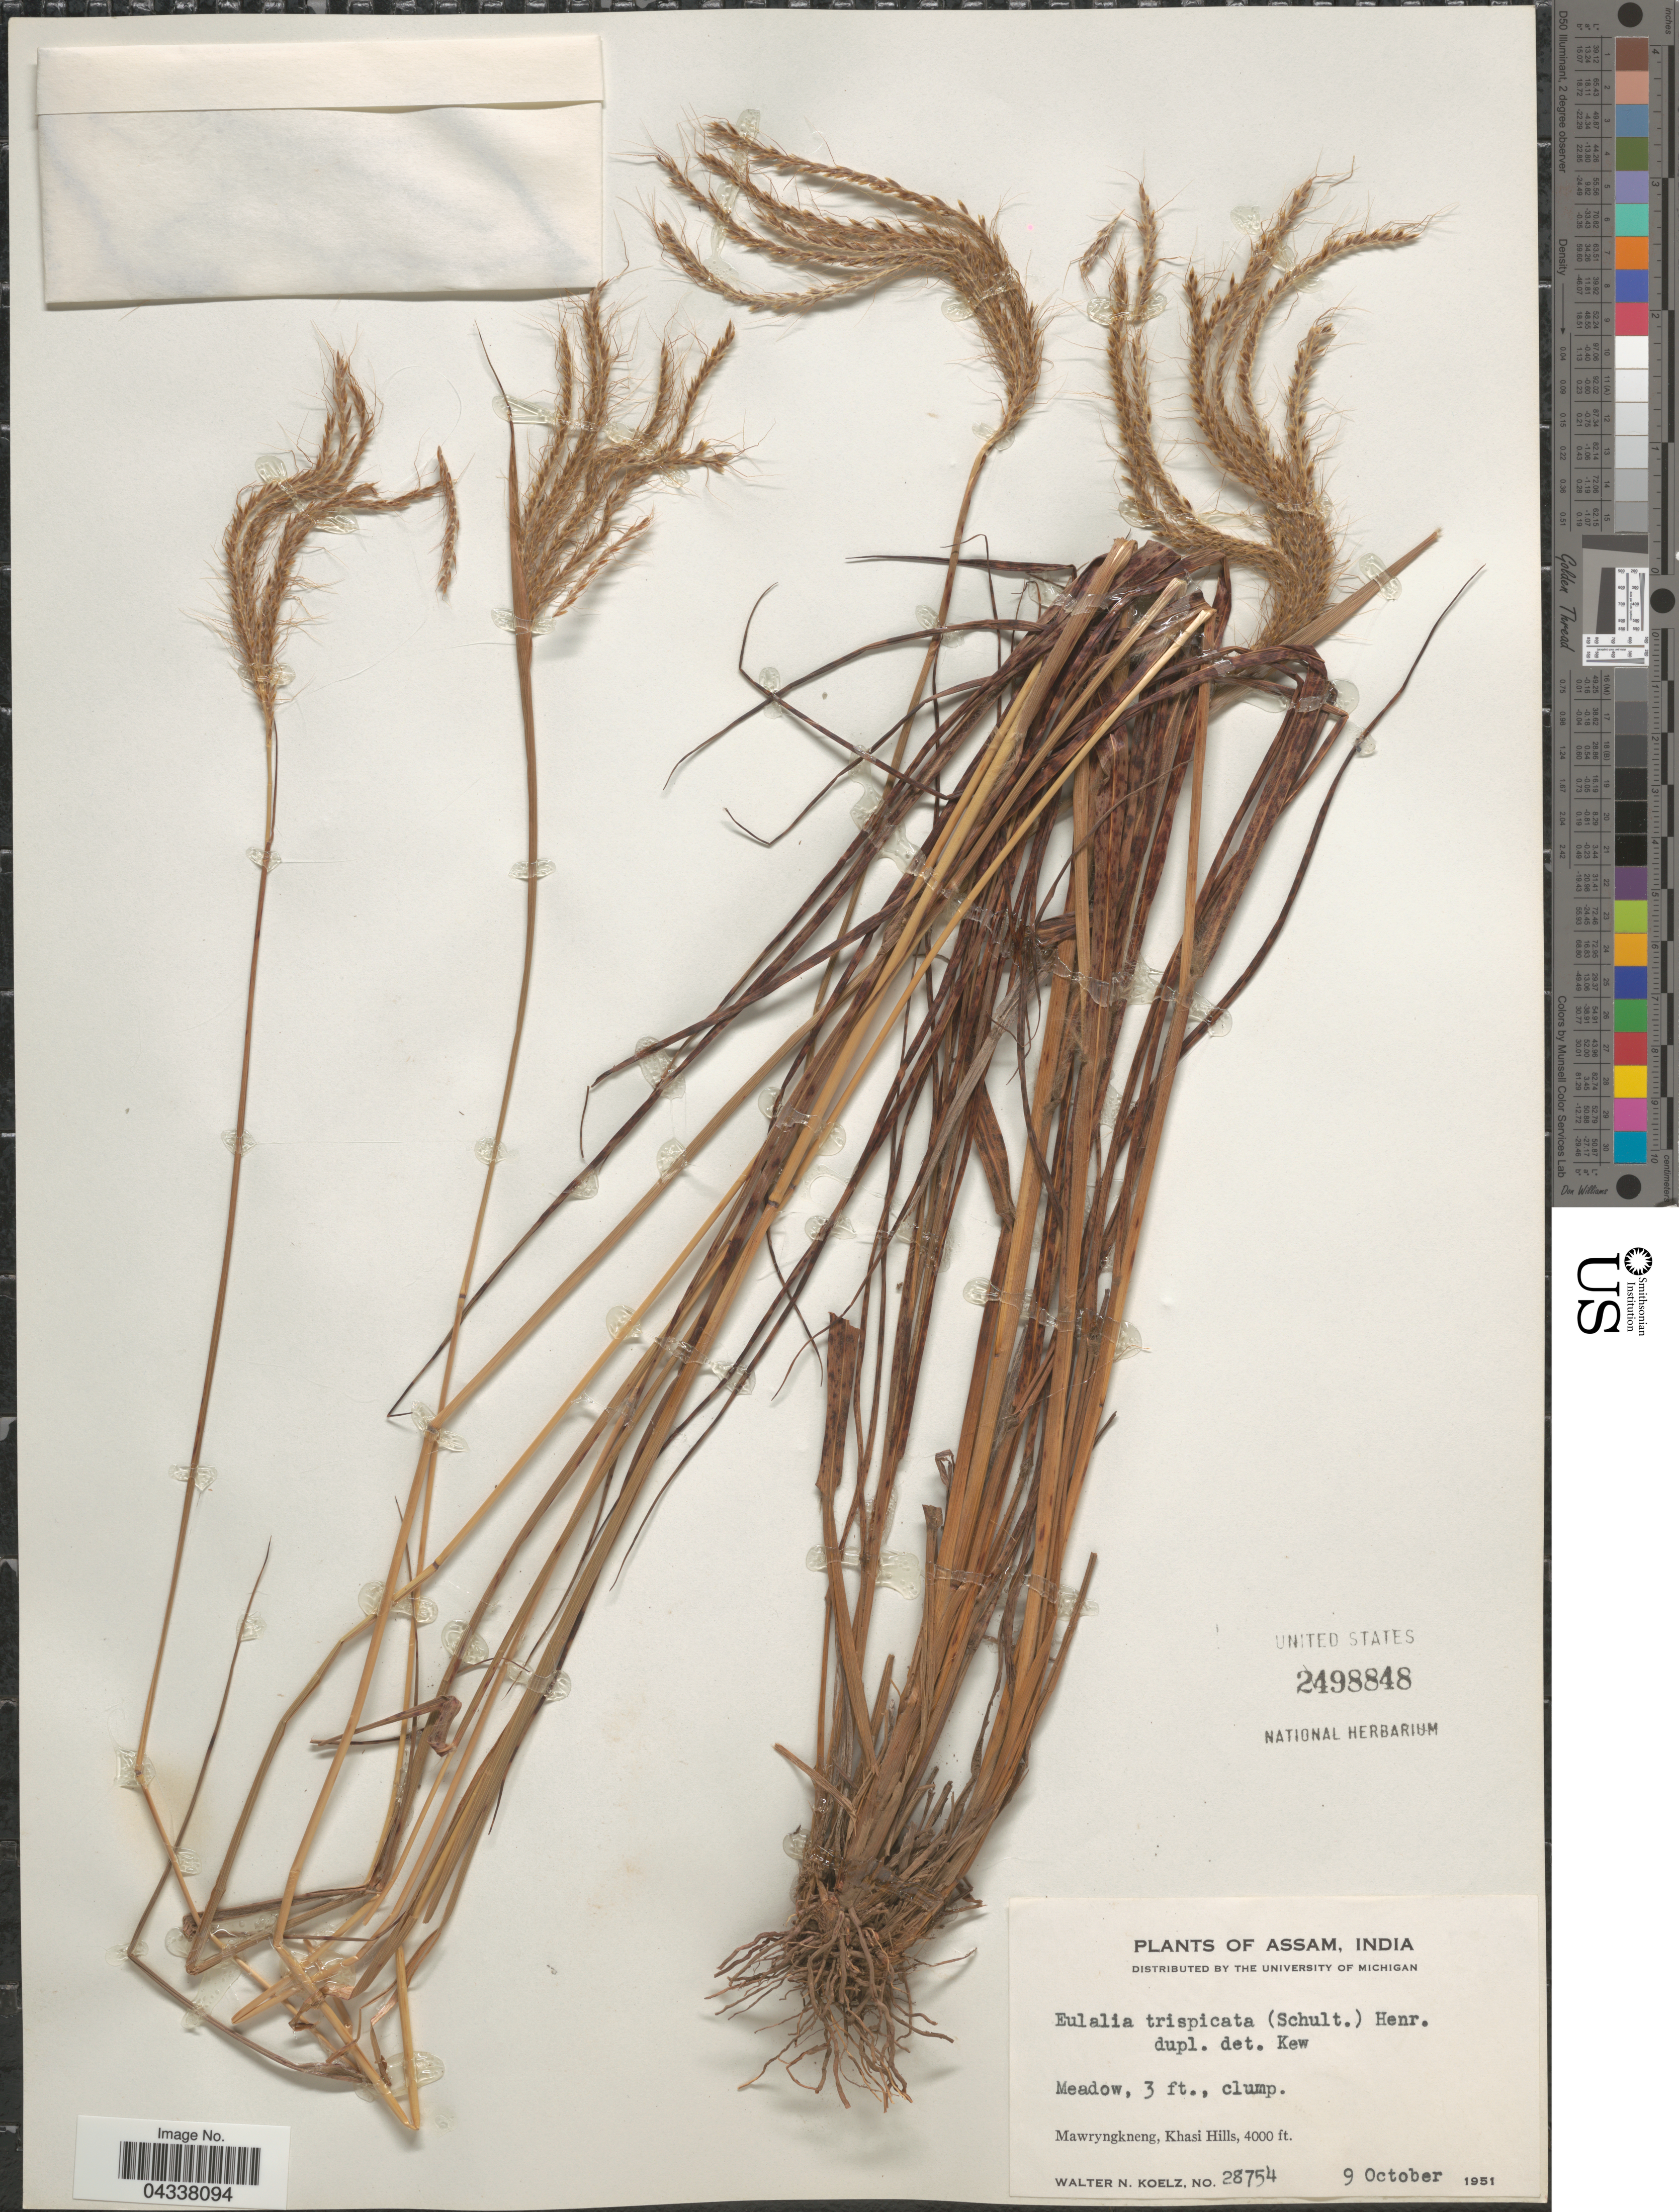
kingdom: Plantae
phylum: Tracheophyta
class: Liliopsida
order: Poales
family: Poaceae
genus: Pseudopogonatherum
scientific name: Pseudopogonatherum trispicatum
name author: (Schult.) Ohwi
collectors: W. N. Koelz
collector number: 28754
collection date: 1951-10-09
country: India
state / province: Meghalaya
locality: MawryngKneng, Khasi Hills.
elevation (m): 1219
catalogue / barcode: US 2498848